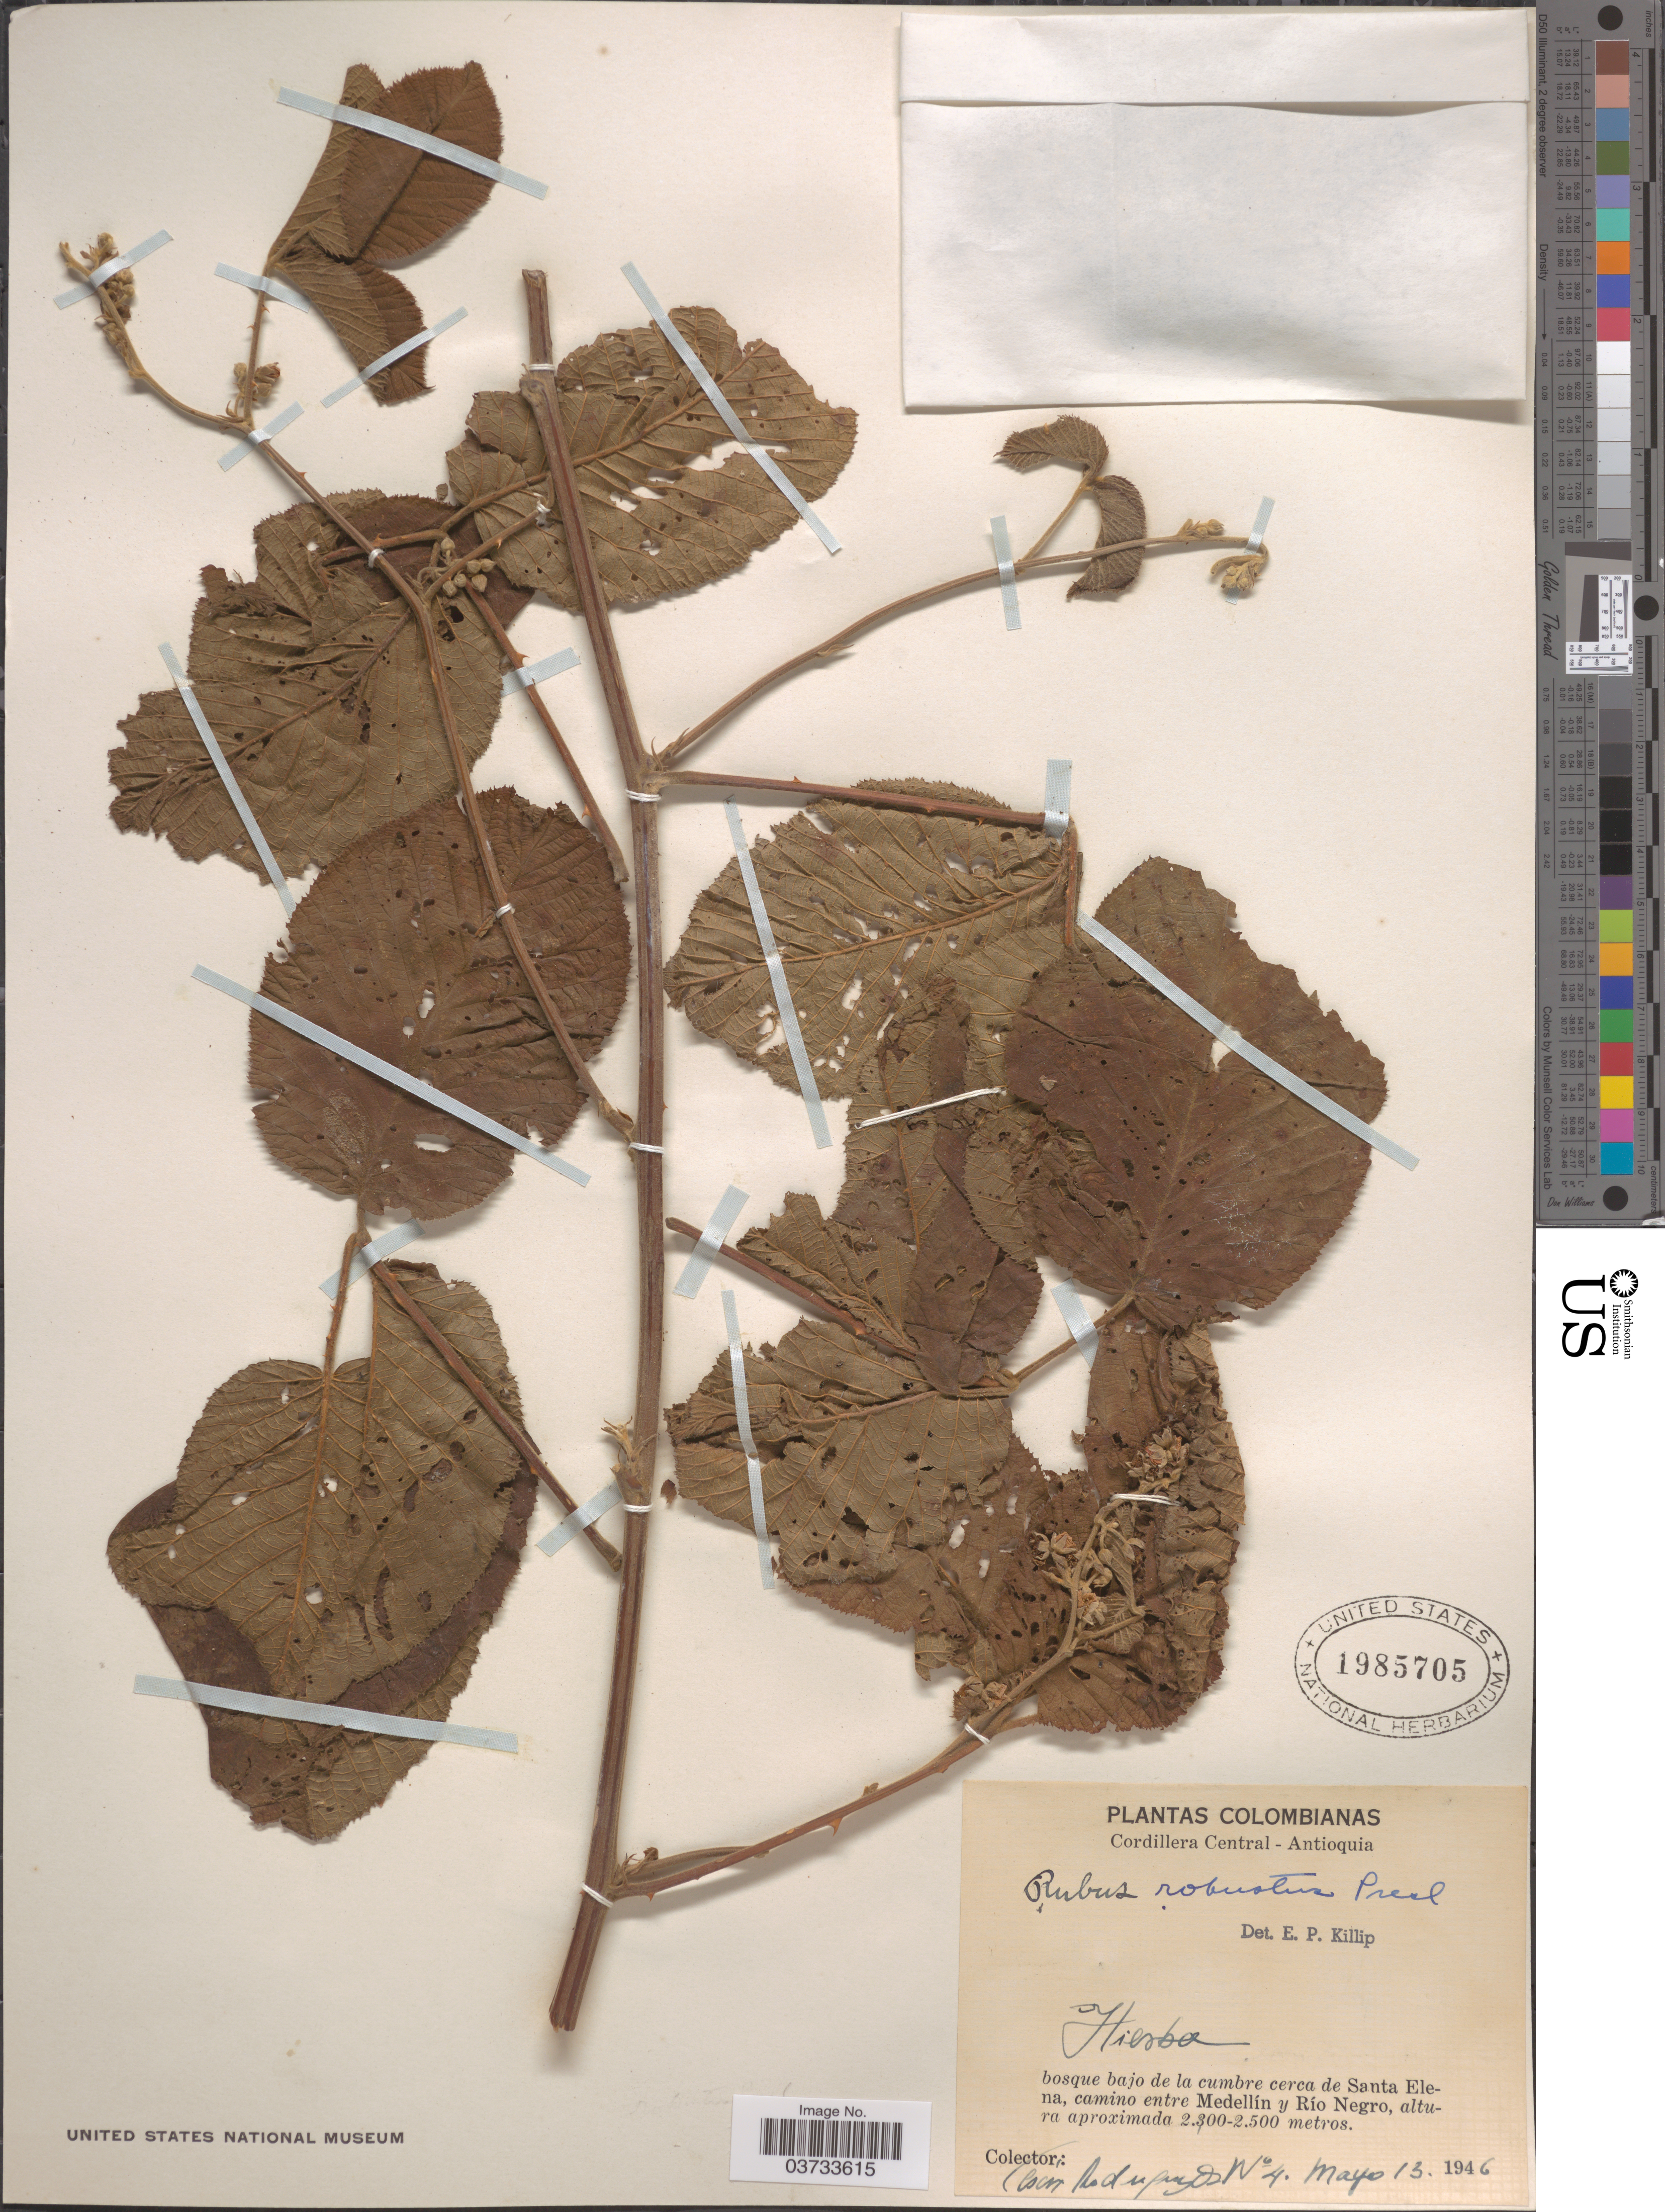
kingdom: Plantae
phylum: Tracheophyta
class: Magnoliopsida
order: Rosales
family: Rosaceae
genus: Rubus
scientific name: Rubus robustus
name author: C. Presl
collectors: C. Rodríguez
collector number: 4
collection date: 1946-05-13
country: Colombia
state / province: Antioquia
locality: Cordillera Central-Antioquia. Bosque bajo de la cumbre cerca de Santa Elena, camino entre Medellín y Río Negro.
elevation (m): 2300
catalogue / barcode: US 1985705